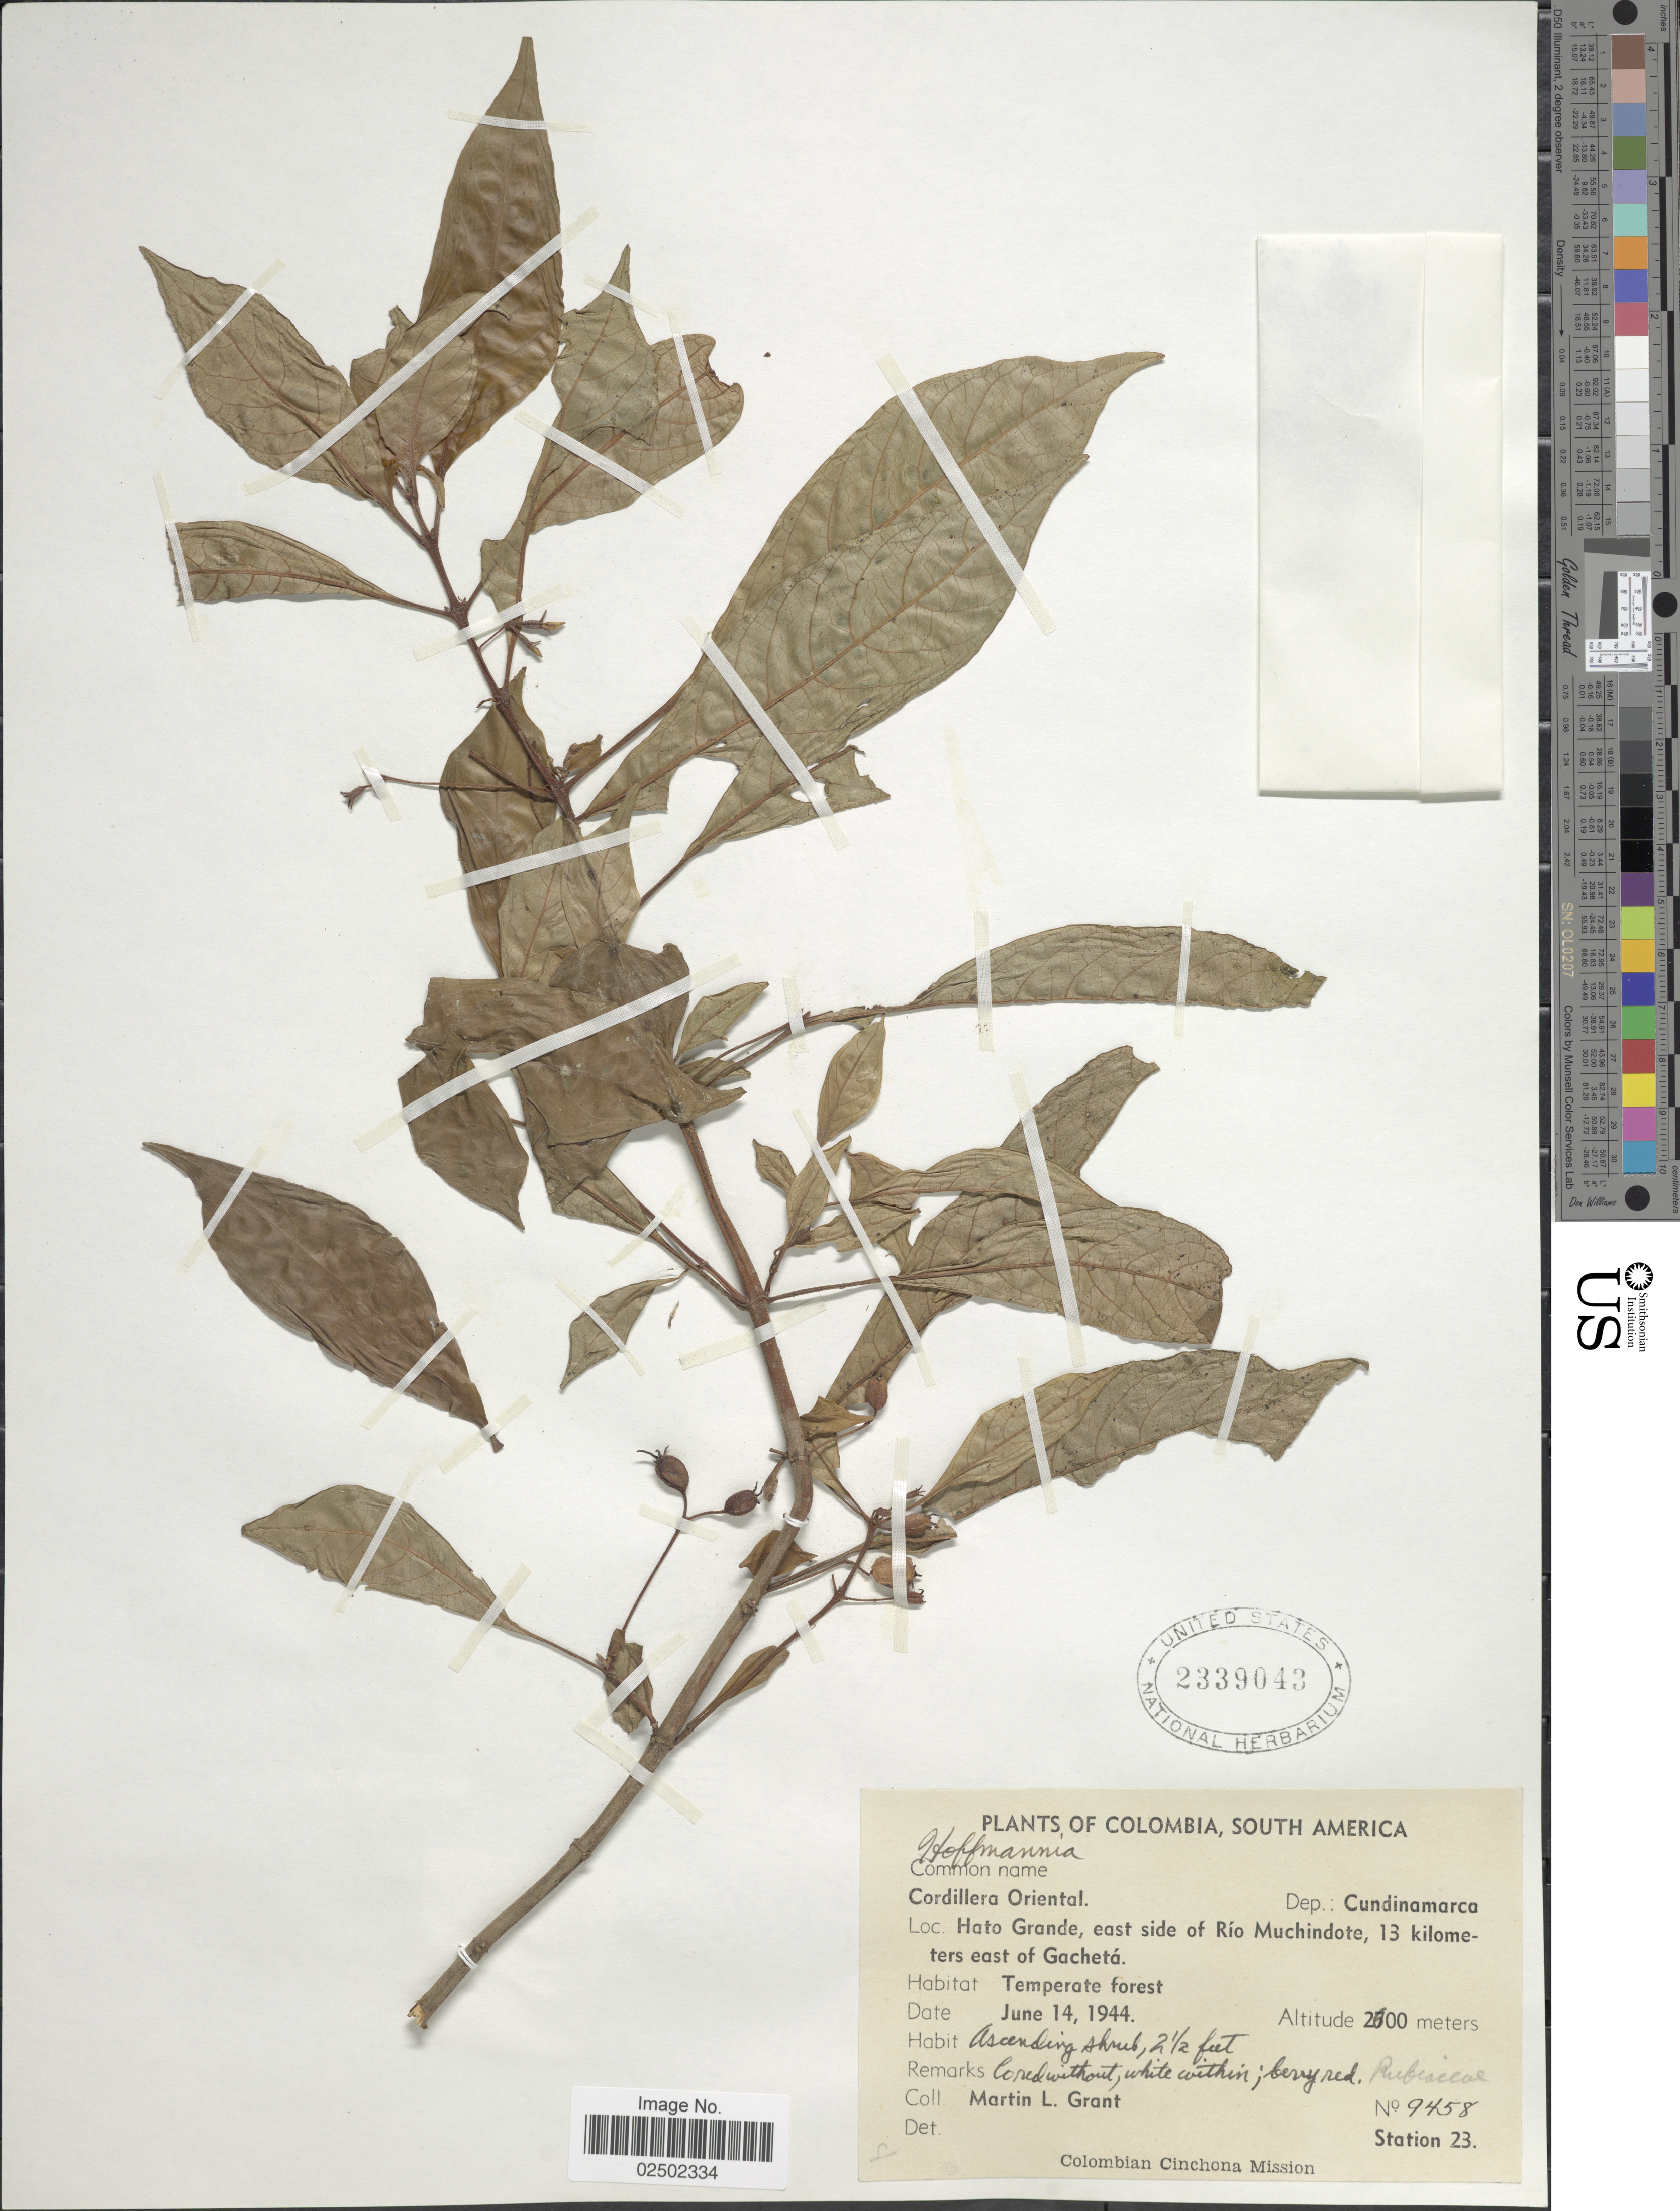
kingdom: Plantae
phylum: Tracheophyta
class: Magnoliopsida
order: Gentianales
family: Rubiaceae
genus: Hoffmannia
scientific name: Hoffmannia sp.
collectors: M. L. Grant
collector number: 9458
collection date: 1944-06-14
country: Colombia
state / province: Cundinamarca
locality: Cordillera Oriental, Dep.: Cundinamarca, Hato Grande, east side of Rio Muchindote, 13 kilometers east of Gacheta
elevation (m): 2600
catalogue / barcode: US 2339043